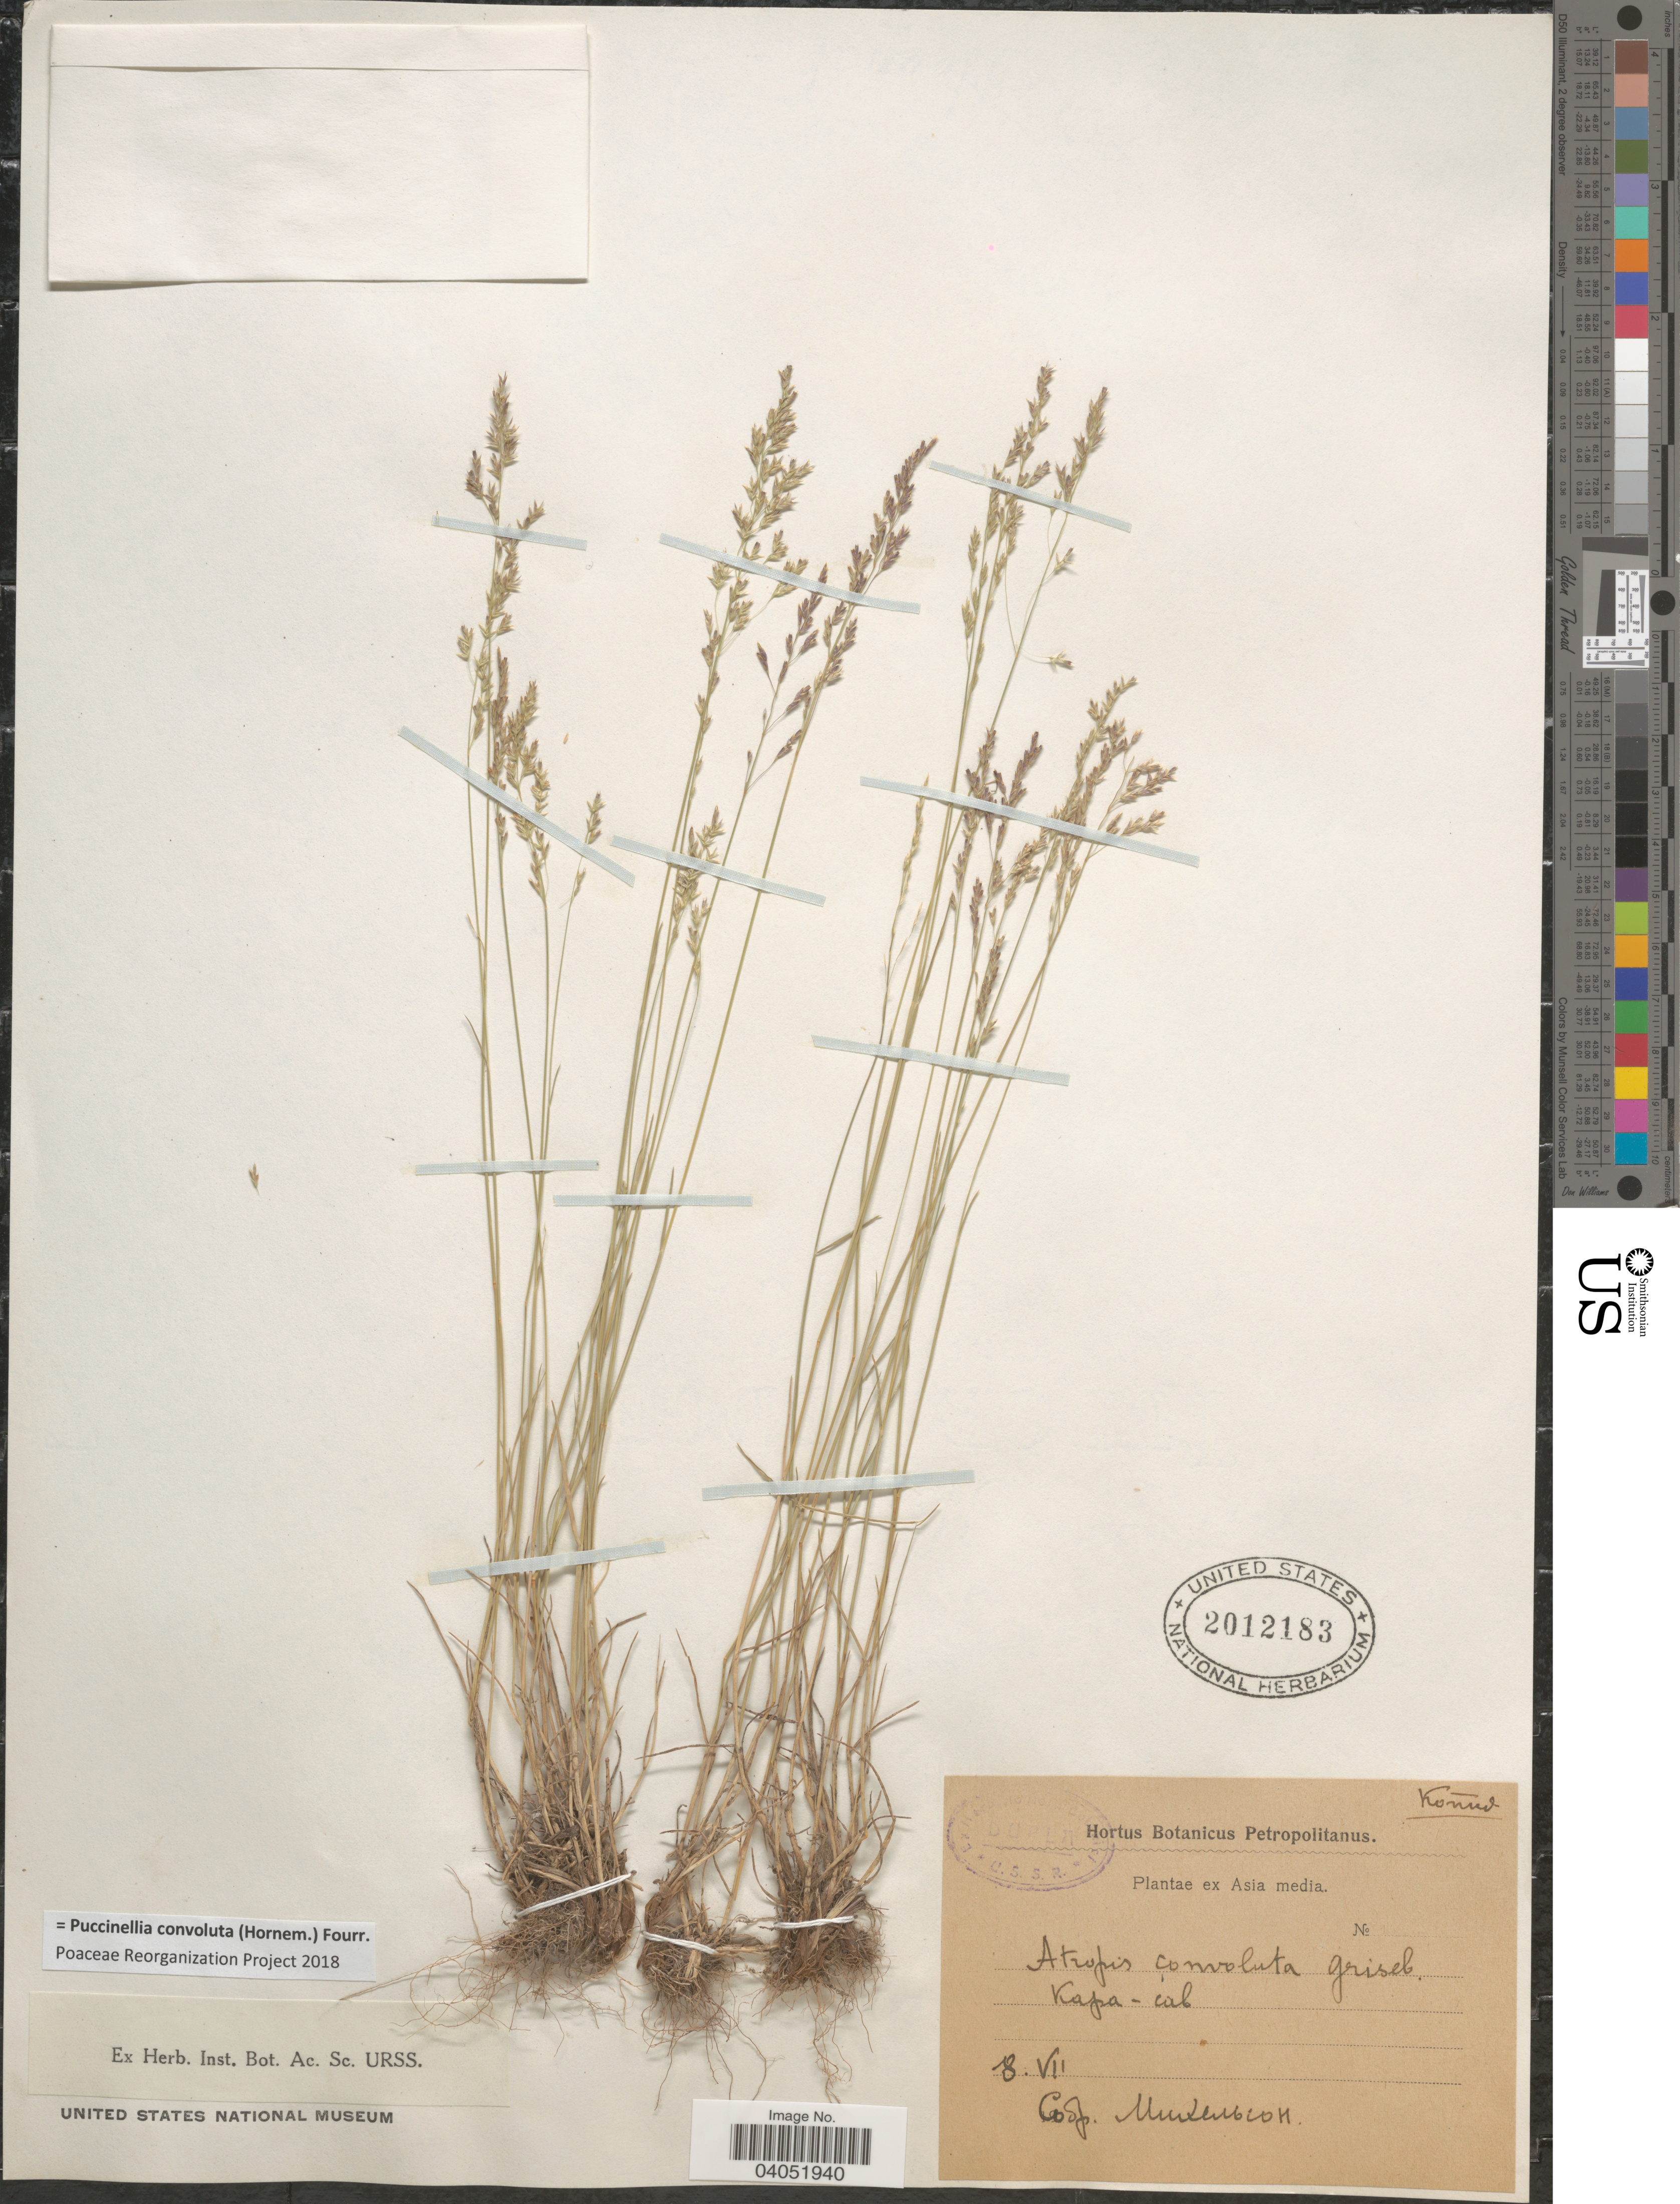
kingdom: Plantae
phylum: Tracheophyta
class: Liliopsida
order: Poales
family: Poaceae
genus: Puccinellia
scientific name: Puccinellia convoluta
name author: (Hornem.) Fourr.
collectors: Mikhelson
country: Kyrgyzstan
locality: Asia media. Kara-sav.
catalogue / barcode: US 2012183